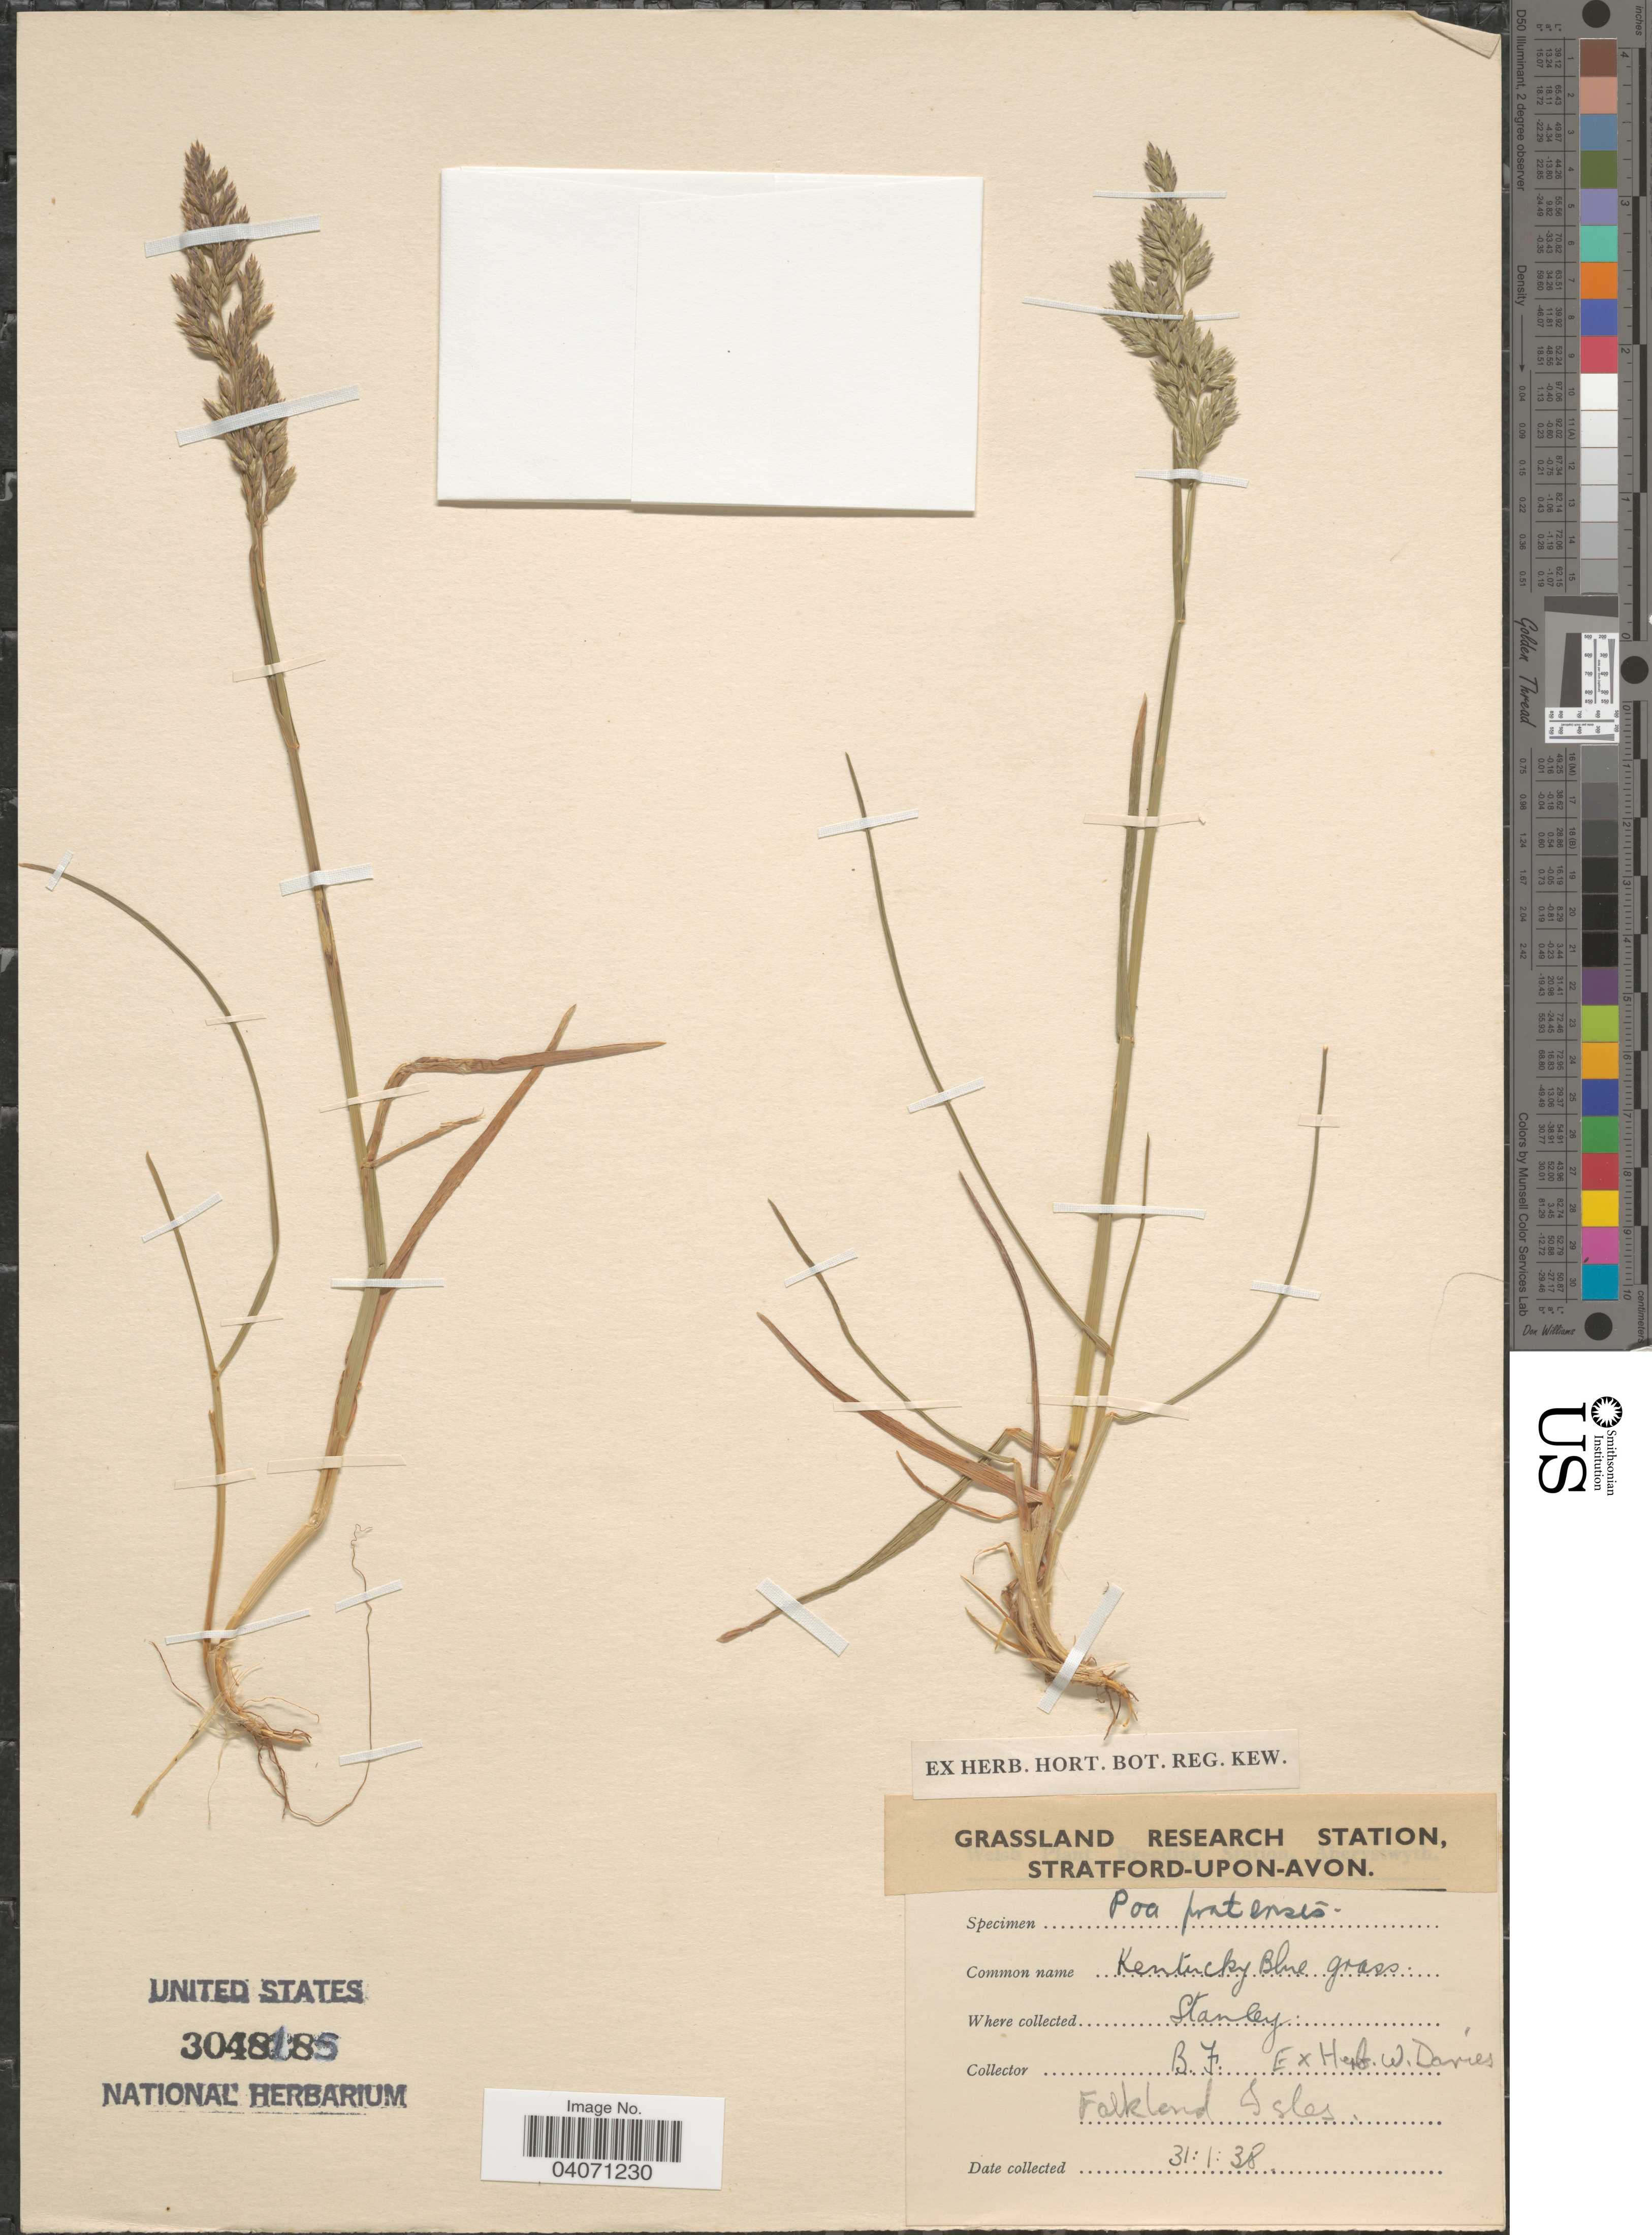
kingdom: Plantae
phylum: Tracheophyta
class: Liliopsida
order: Poales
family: Poaceae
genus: Poa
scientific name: Poa pratensis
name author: L.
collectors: B. F.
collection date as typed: Transcribed d/m/y: 31/1/38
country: Falkland Islands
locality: Stanley. Falkland Isles.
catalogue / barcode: US 3048185